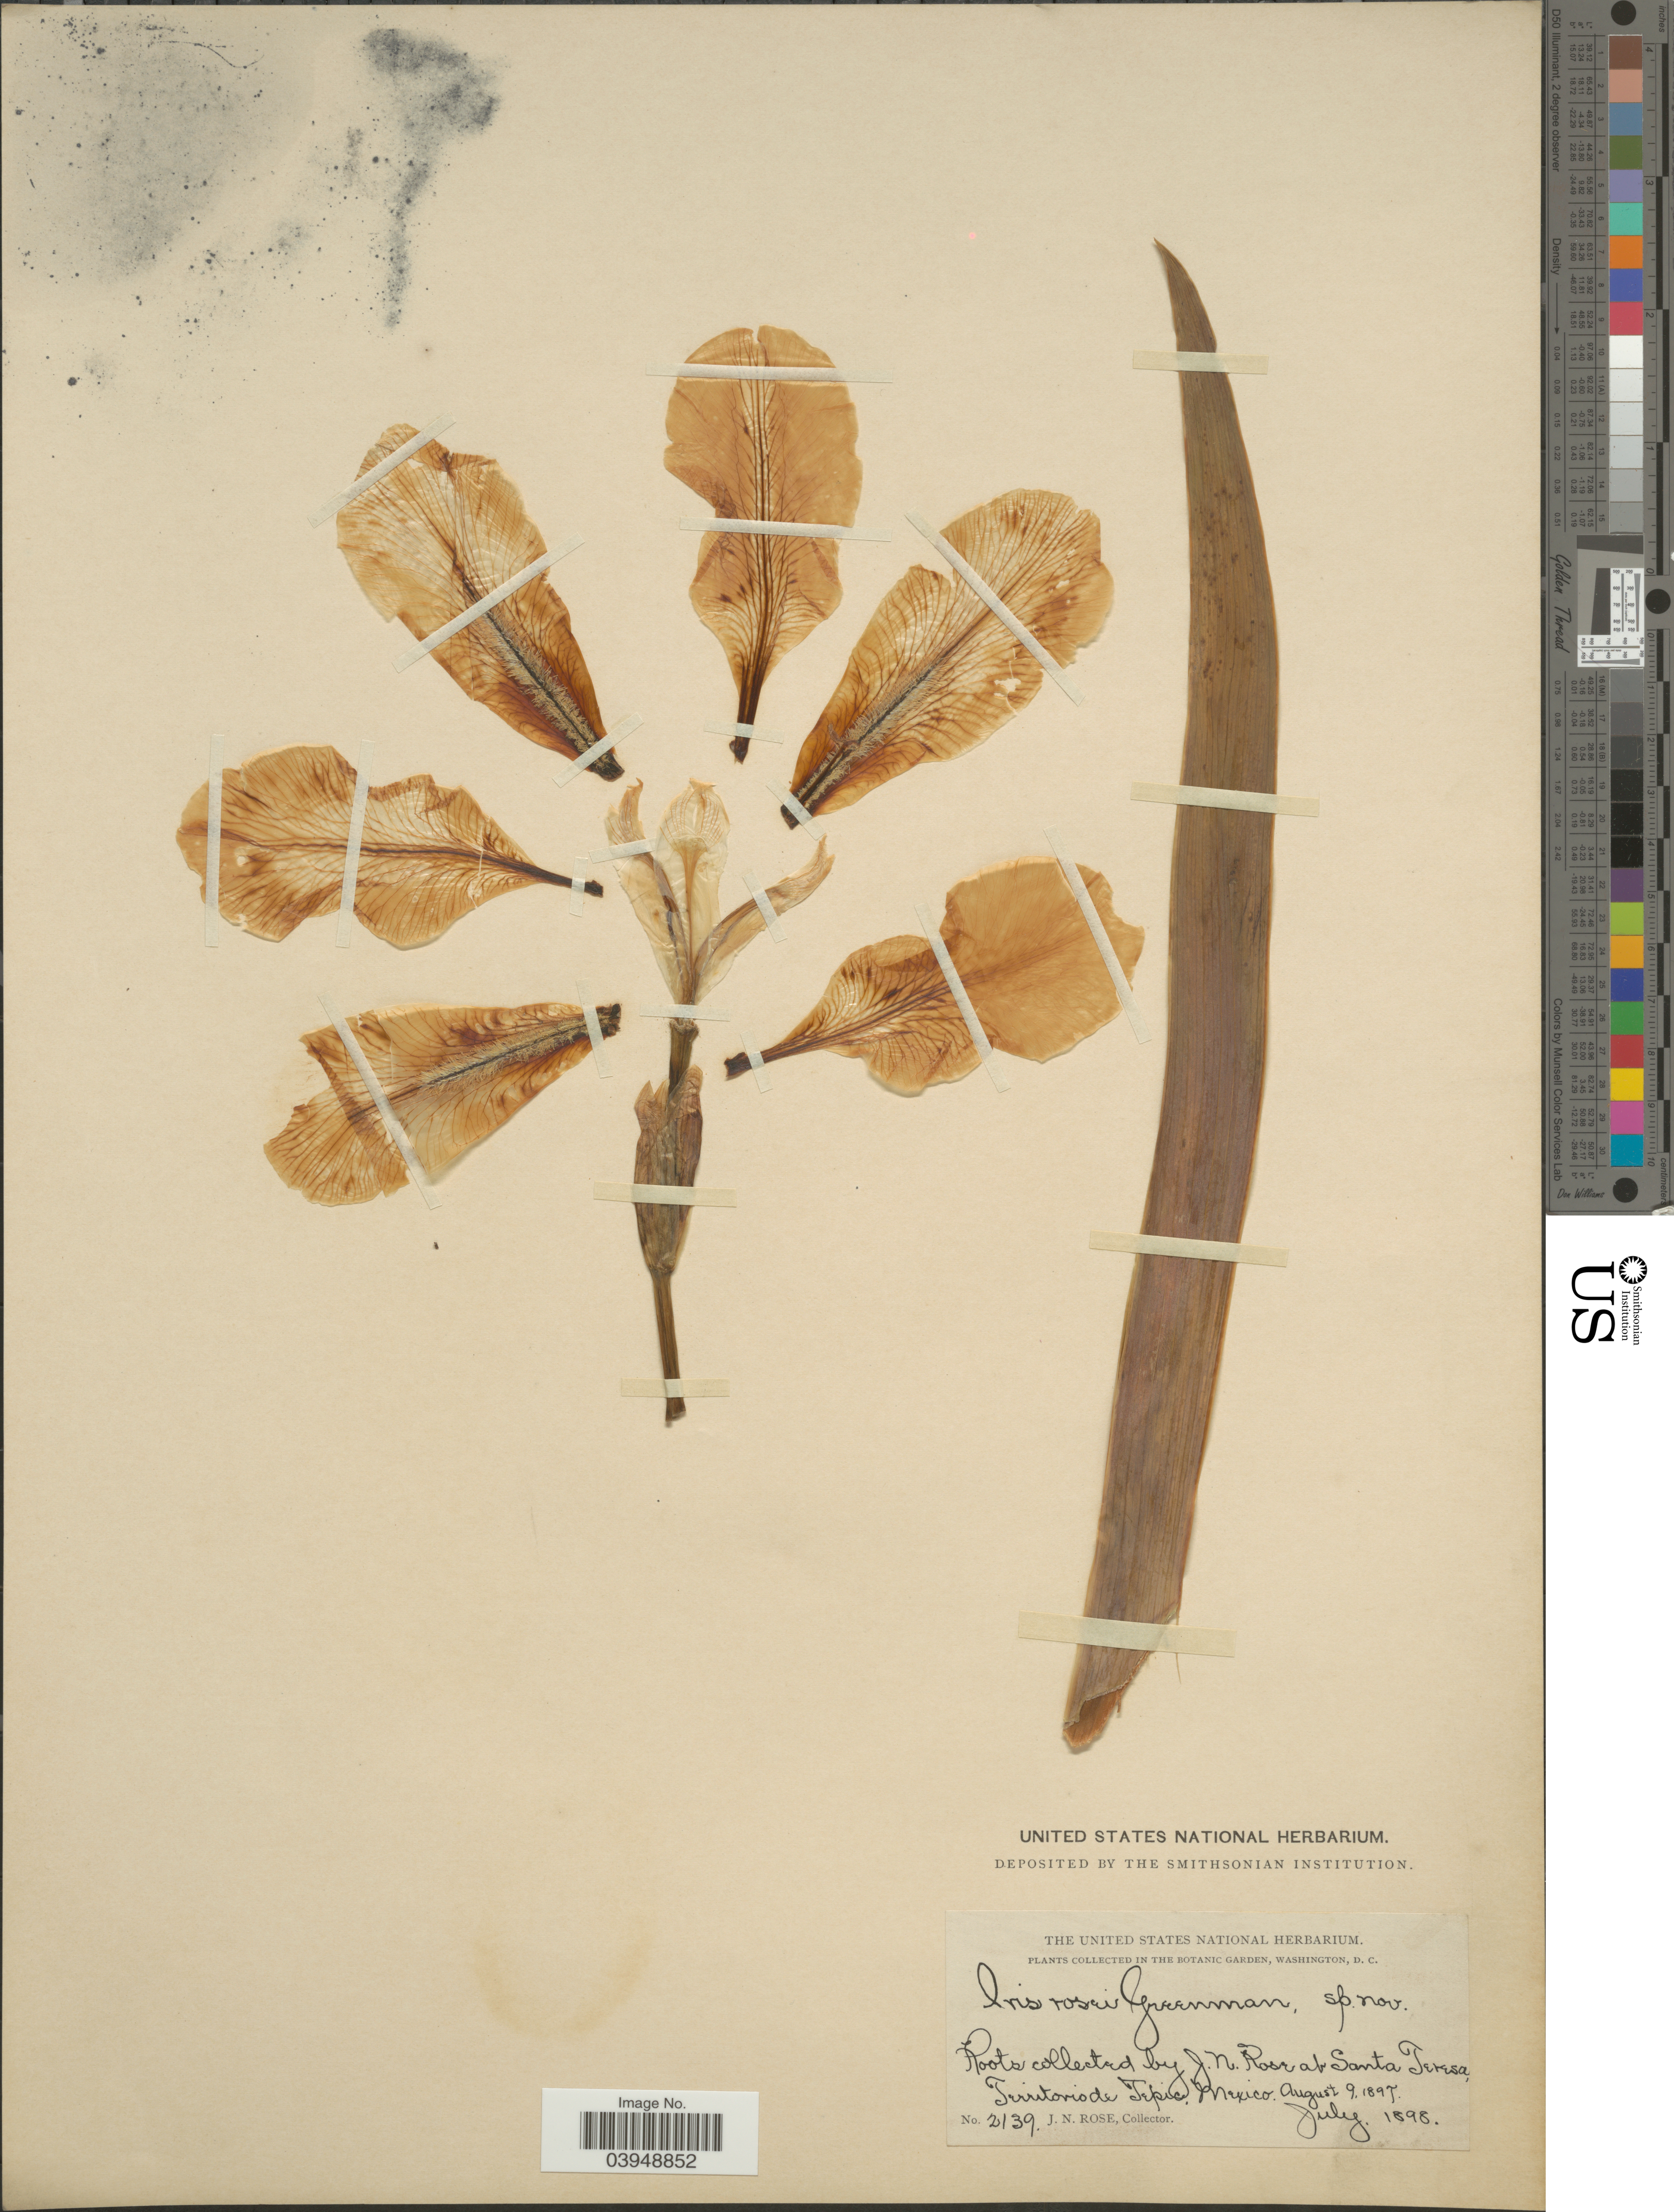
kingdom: Plantae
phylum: Tracheophyta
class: Liliopsida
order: Asparagales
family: Iridaceae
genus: Iris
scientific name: Iris rosei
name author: Greenman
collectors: J. N. Rose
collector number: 2139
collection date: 1897-08-09/1898-07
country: Mexico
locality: At Santa Teresa, Territorio de Tepic.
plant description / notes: Specimen annotated as "Iris rosei Greenman, sp. nov."; name not found in Tropicos or IPNI, ined. name never validly published?